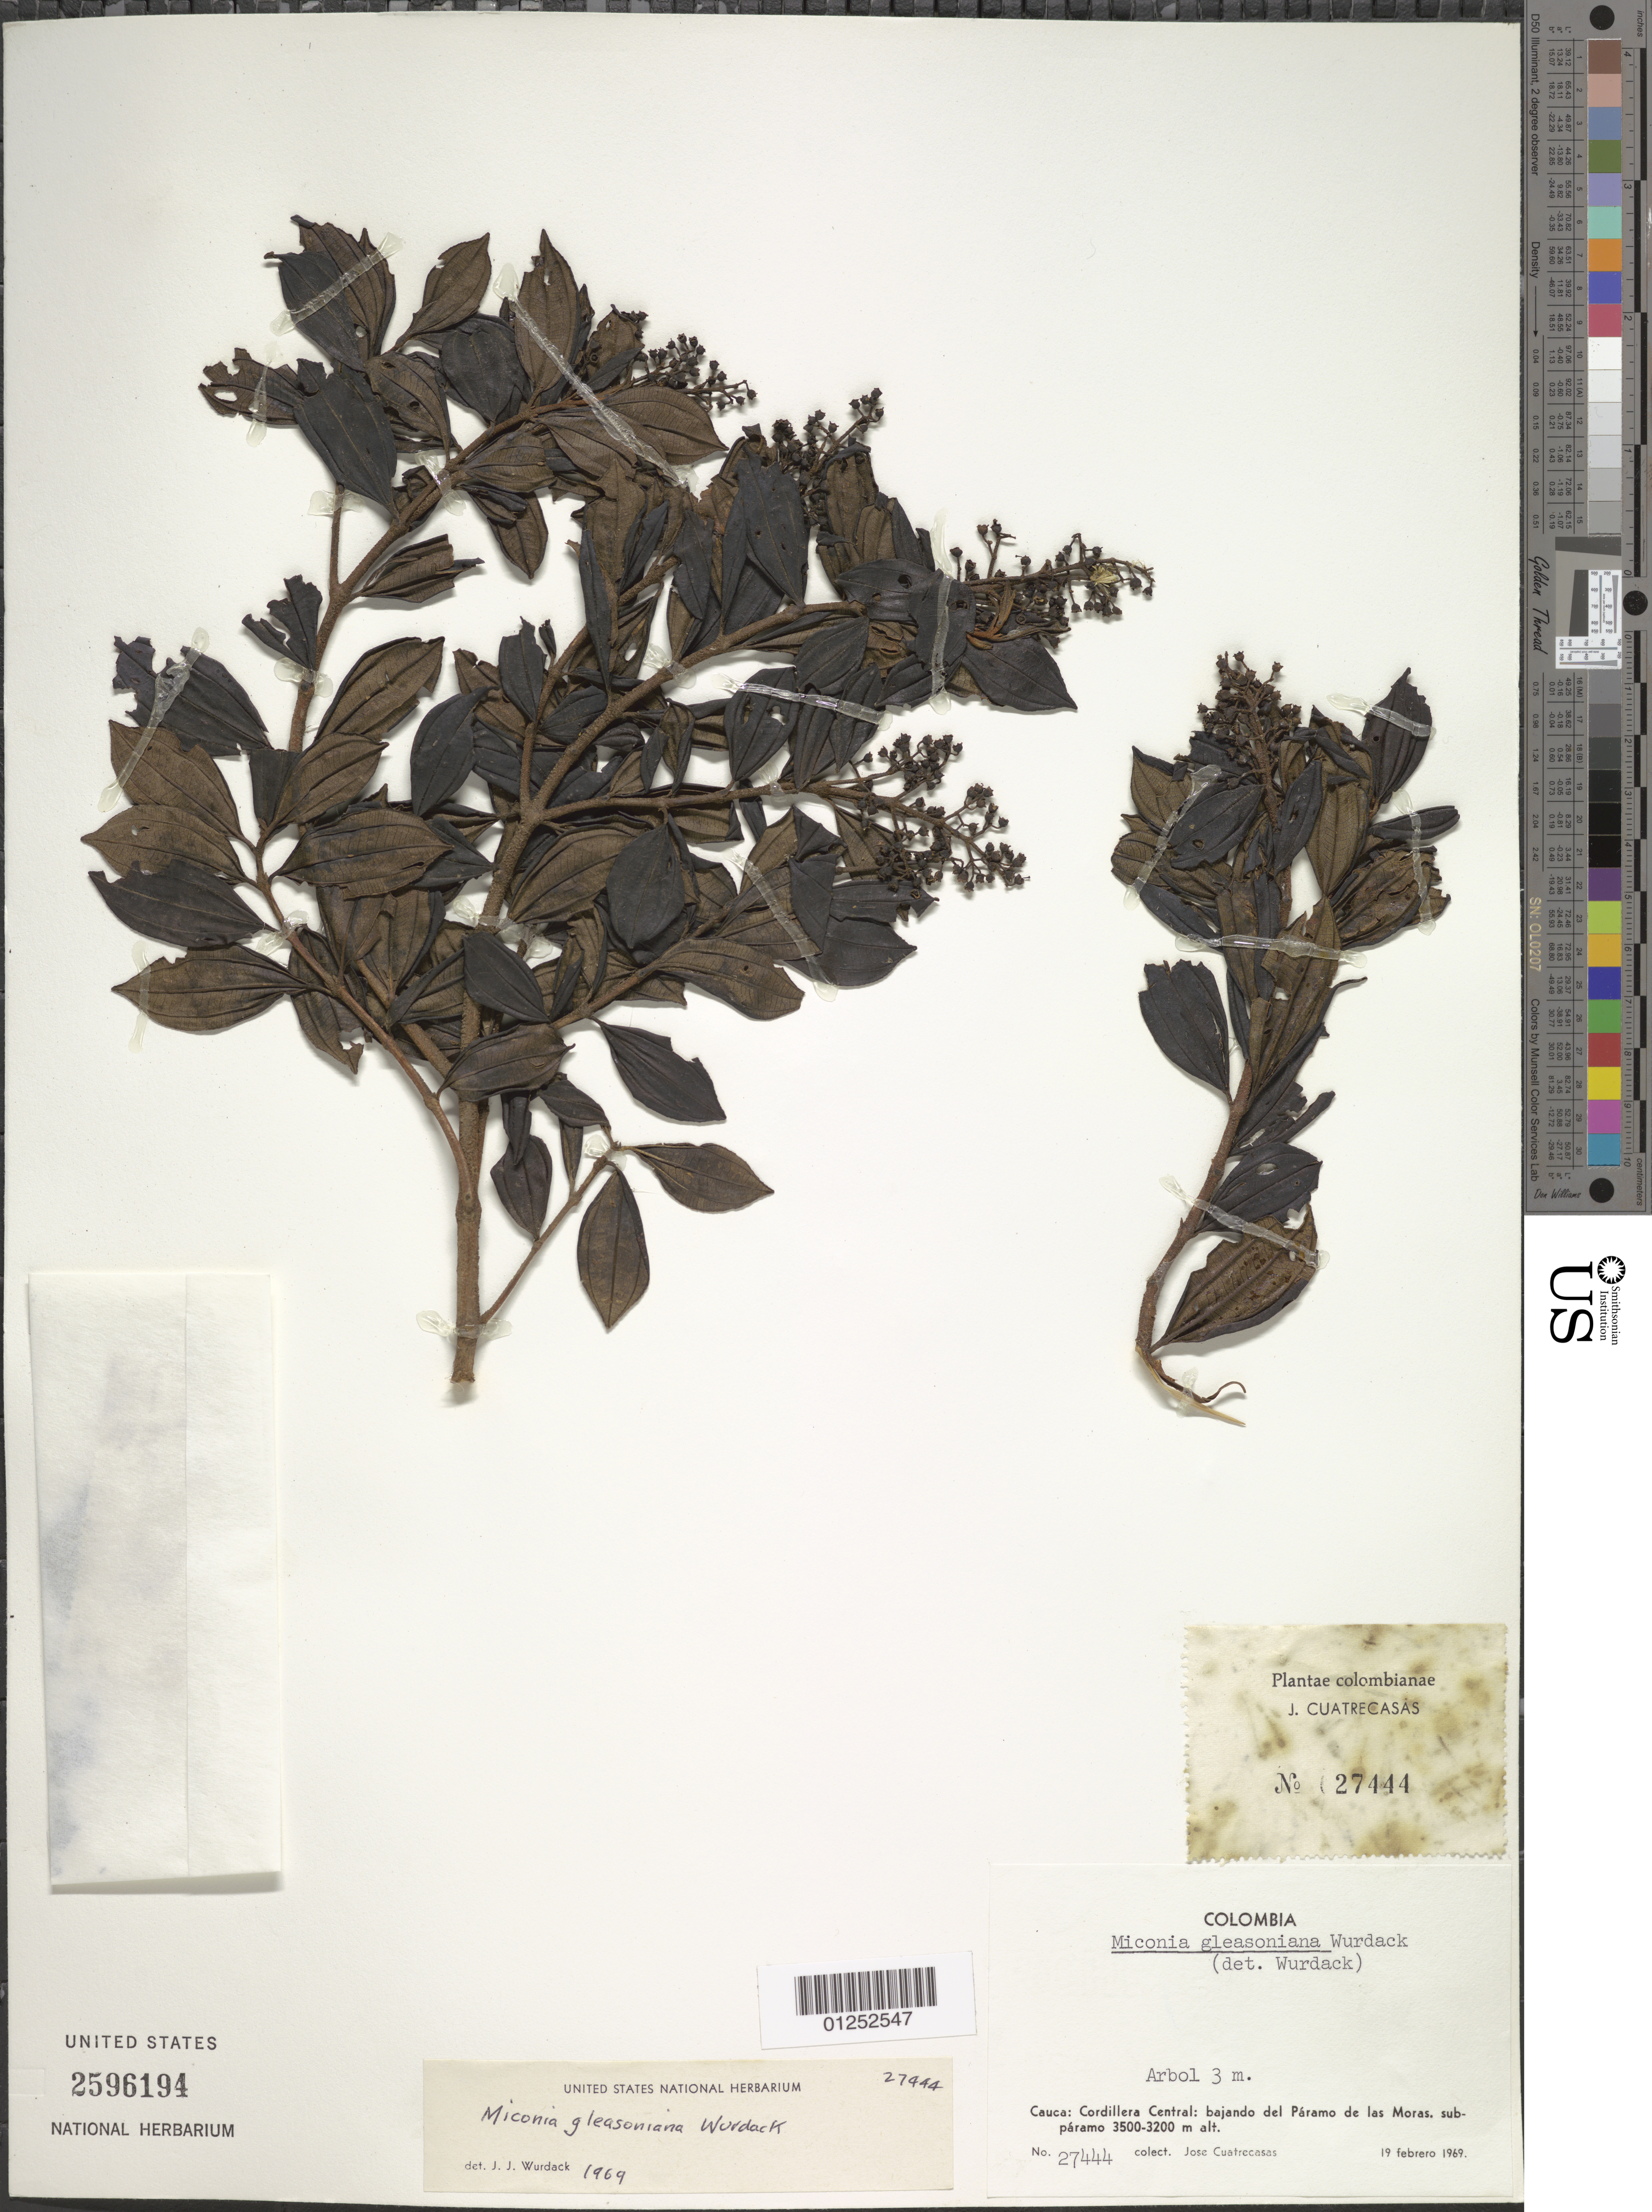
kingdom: Plantae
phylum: Tracheophyta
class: Magnoliopsida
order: Myrtales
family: Melastomataceae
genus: Miconia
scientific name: Miconia gleasoniana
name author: Wurdack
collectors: J. Cuatrecasas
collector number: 27444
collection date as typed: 19 Feb 1969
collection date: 1969-02-19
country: Colombia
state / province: Cauca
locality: Cordillera Central: bajando del Paramo de las Moras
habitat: subparamo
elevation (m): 3200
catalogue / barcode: US 2596194